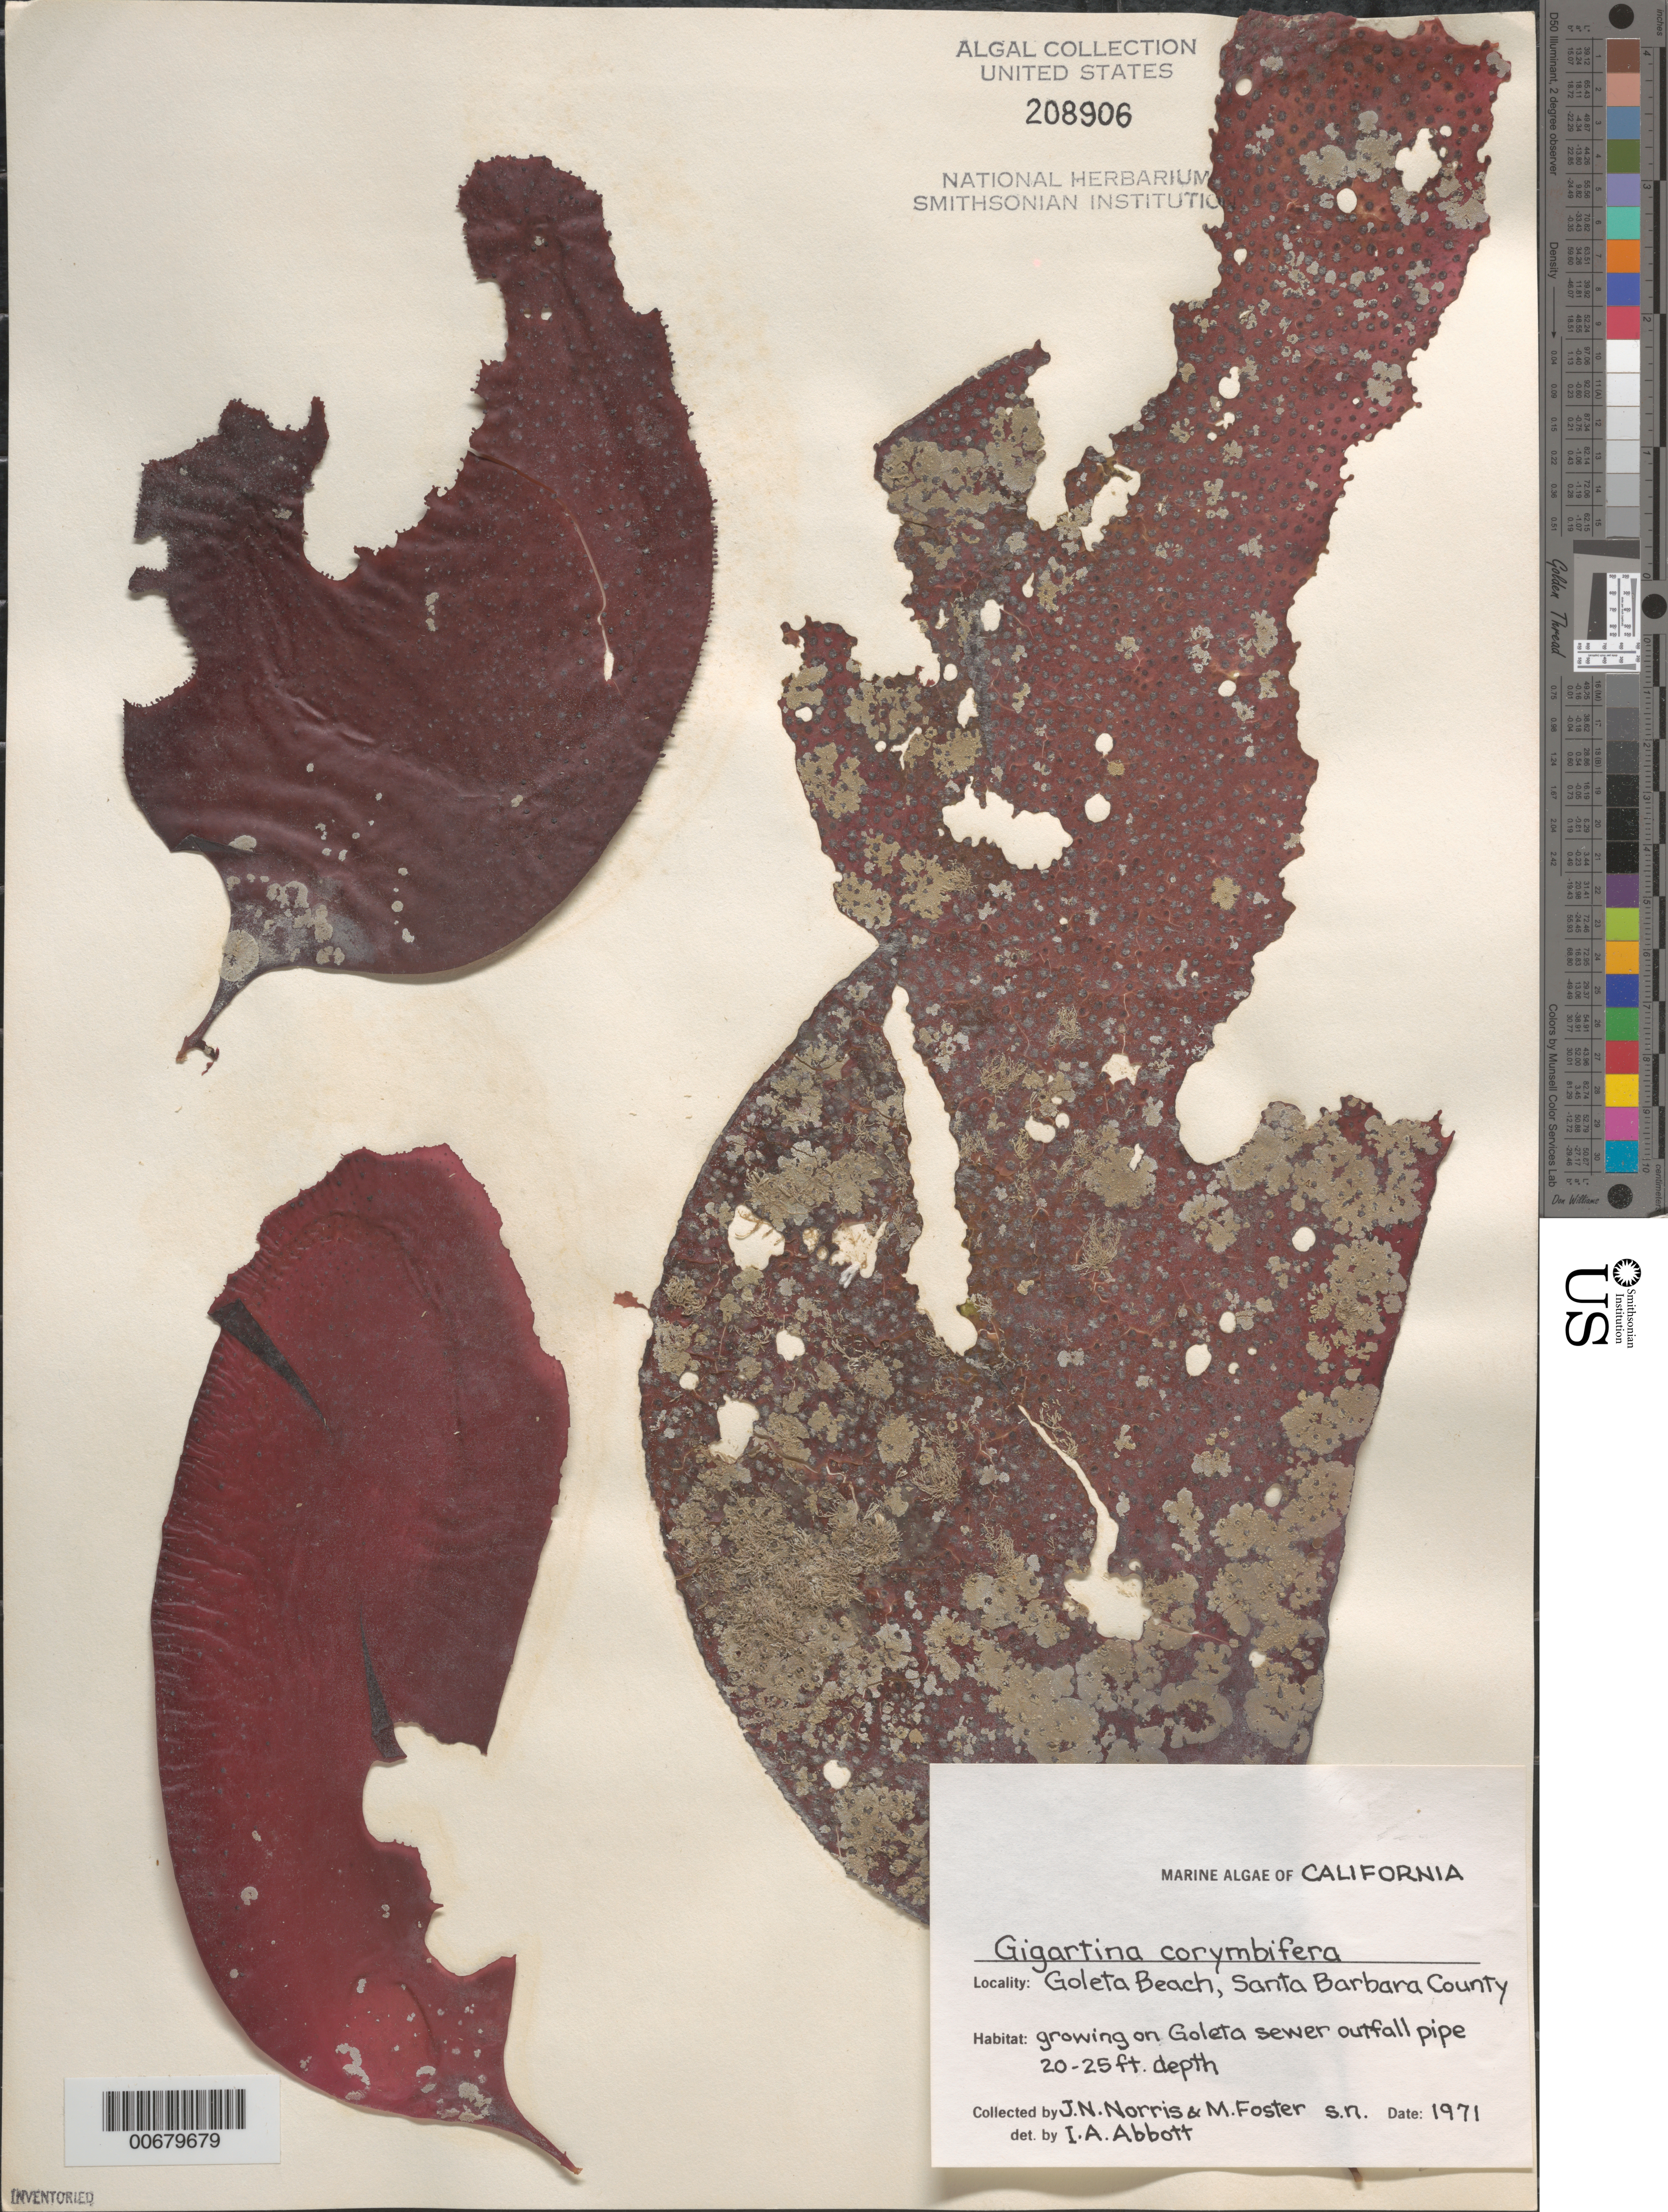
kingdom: Plantae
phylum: Rhodophyta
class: Florideophyceae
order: Gigartinales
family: Gigartinaceae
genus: Chondracanthus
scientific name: Chondracanthus corymbiferus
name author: (Kütz.) Guiry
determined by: Algae name updating Project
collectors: J. N. Norris & M. Foster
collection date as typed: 1971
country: United States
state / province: California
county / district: Santa Barbara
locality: Goleta Beach, Goleta Sewer outfall pipe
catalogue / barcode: US 208906